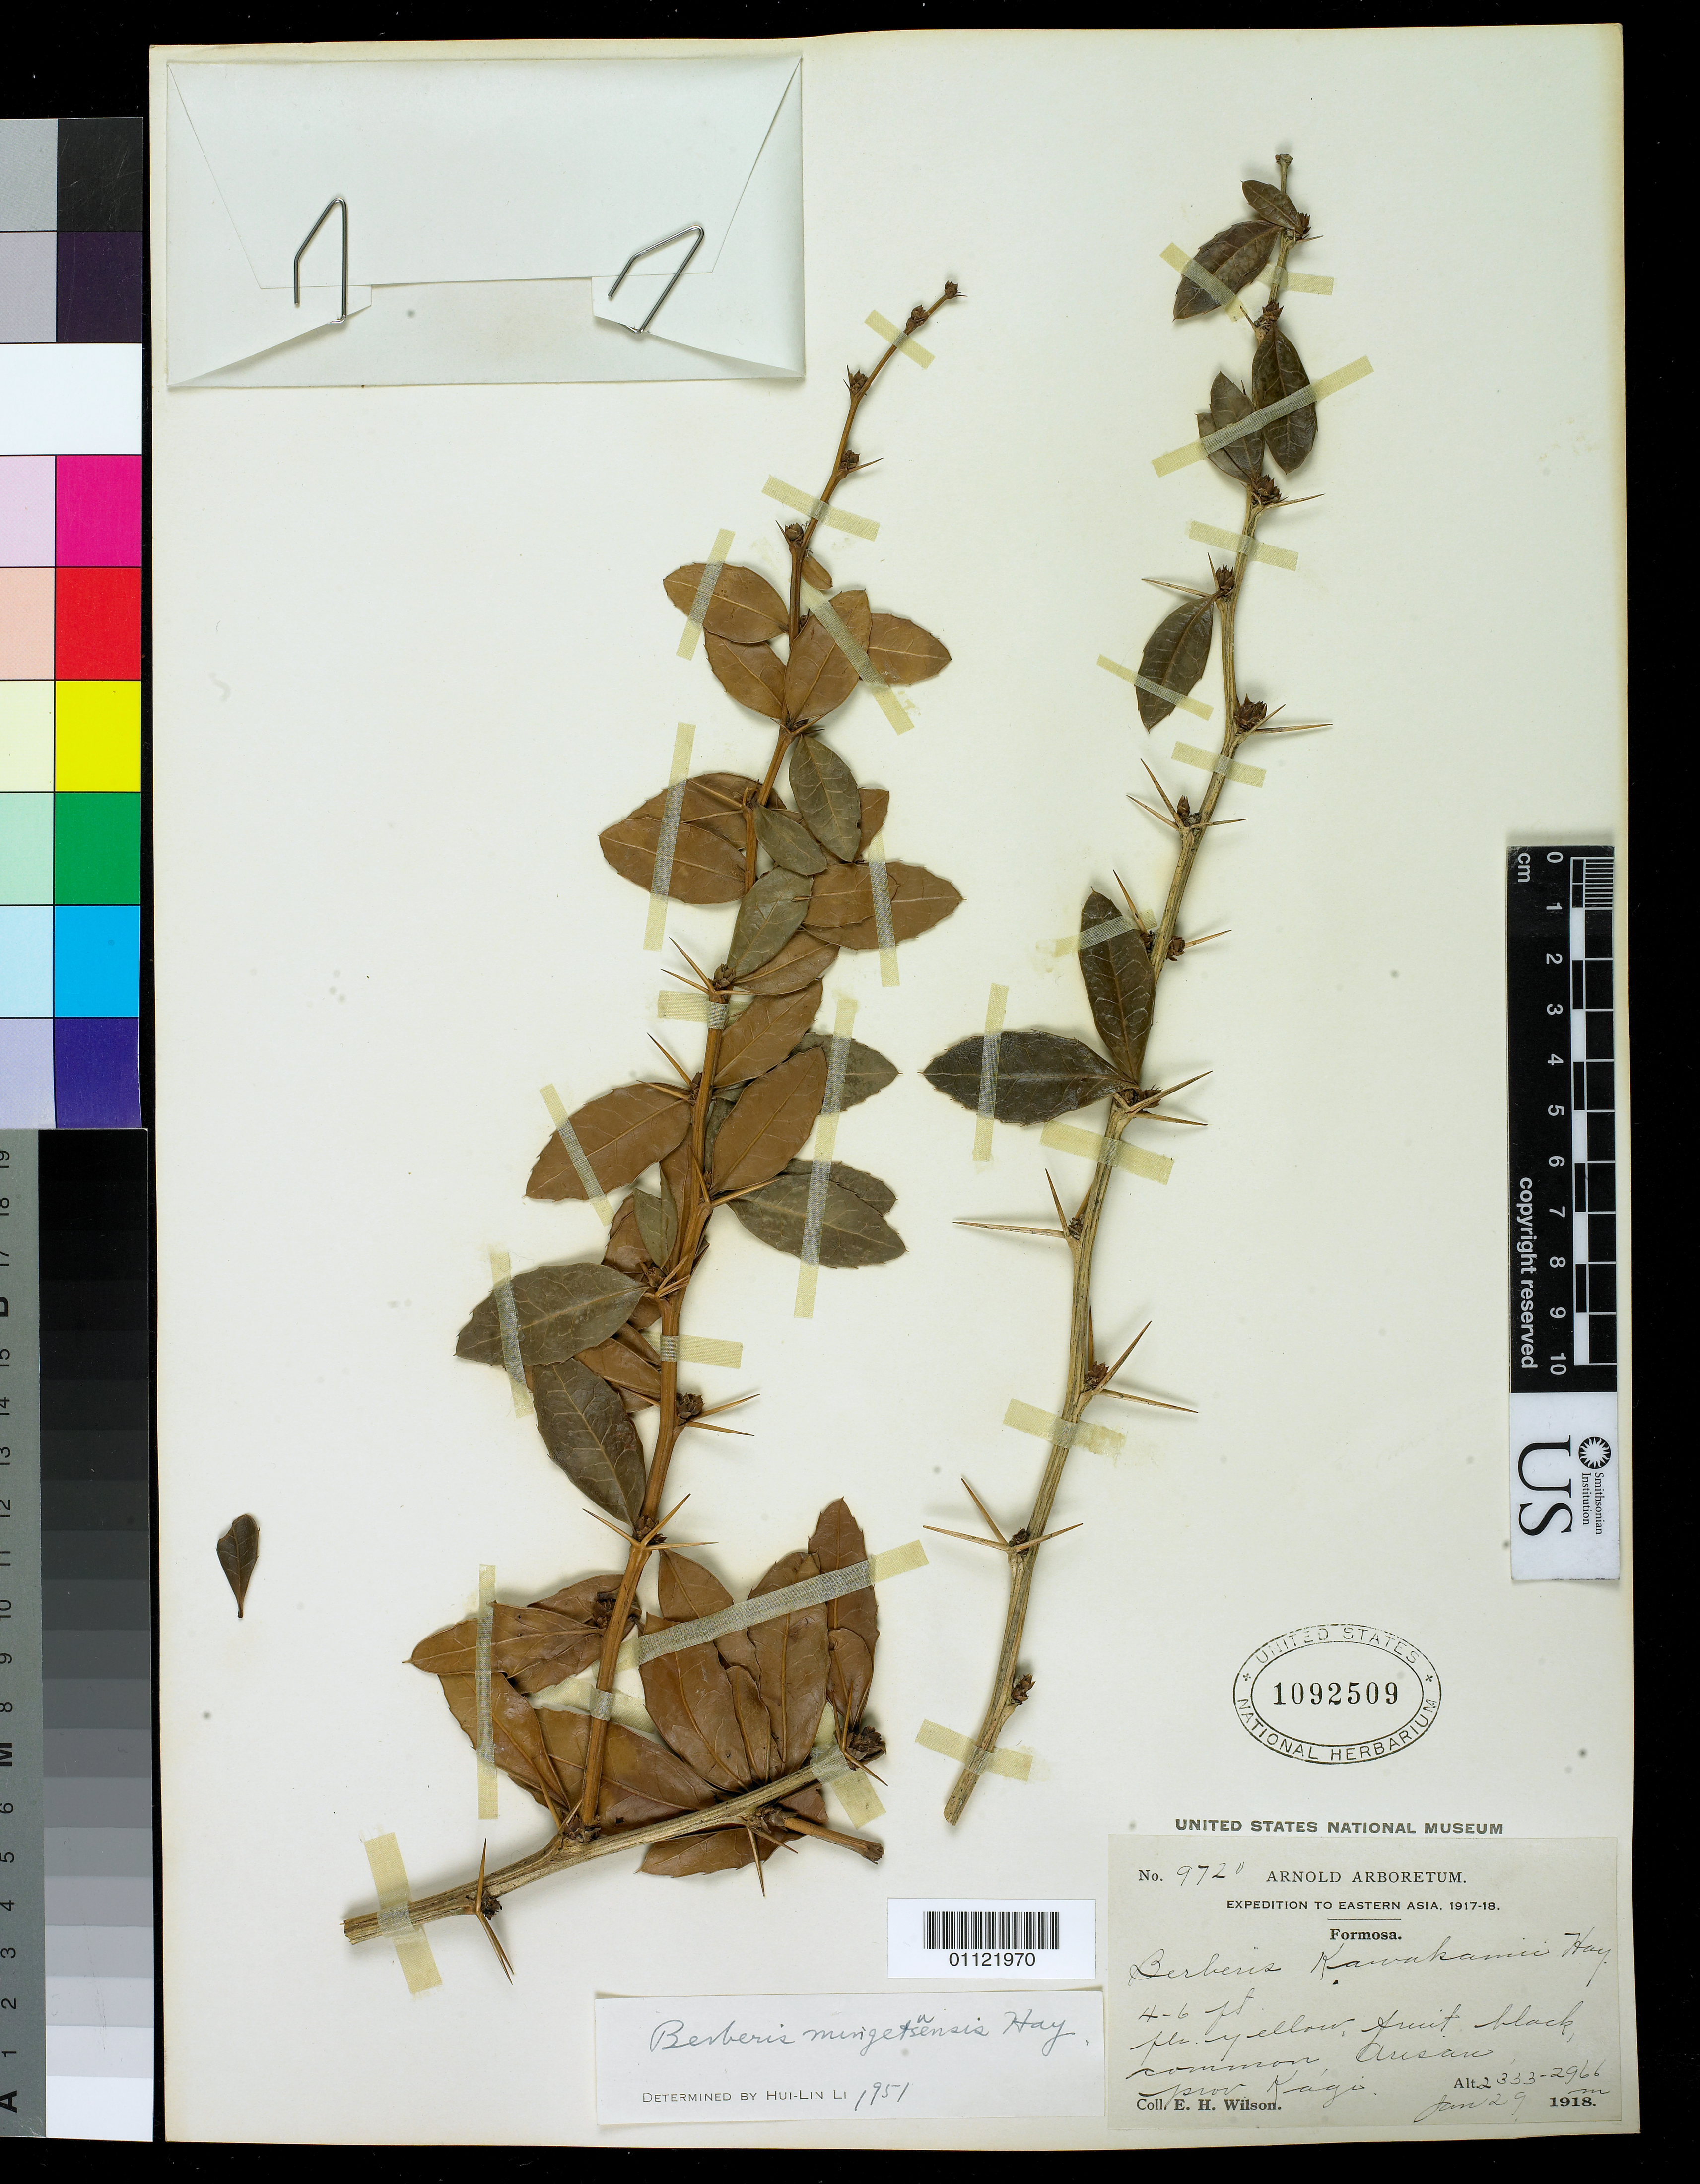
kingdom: Plantae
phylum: Tracheophyta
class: Magnoliopsida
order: Ranunculales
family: Berberidaceae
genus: Berberis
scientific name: Berberis mingetsensis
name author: Hayata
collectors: E. H. Wilson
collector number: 9721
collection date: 1918-01-29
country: Taiwan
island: Taiwan [Formosa]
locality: Ausan, Kaga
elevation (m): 2333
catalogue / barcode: US 1092509